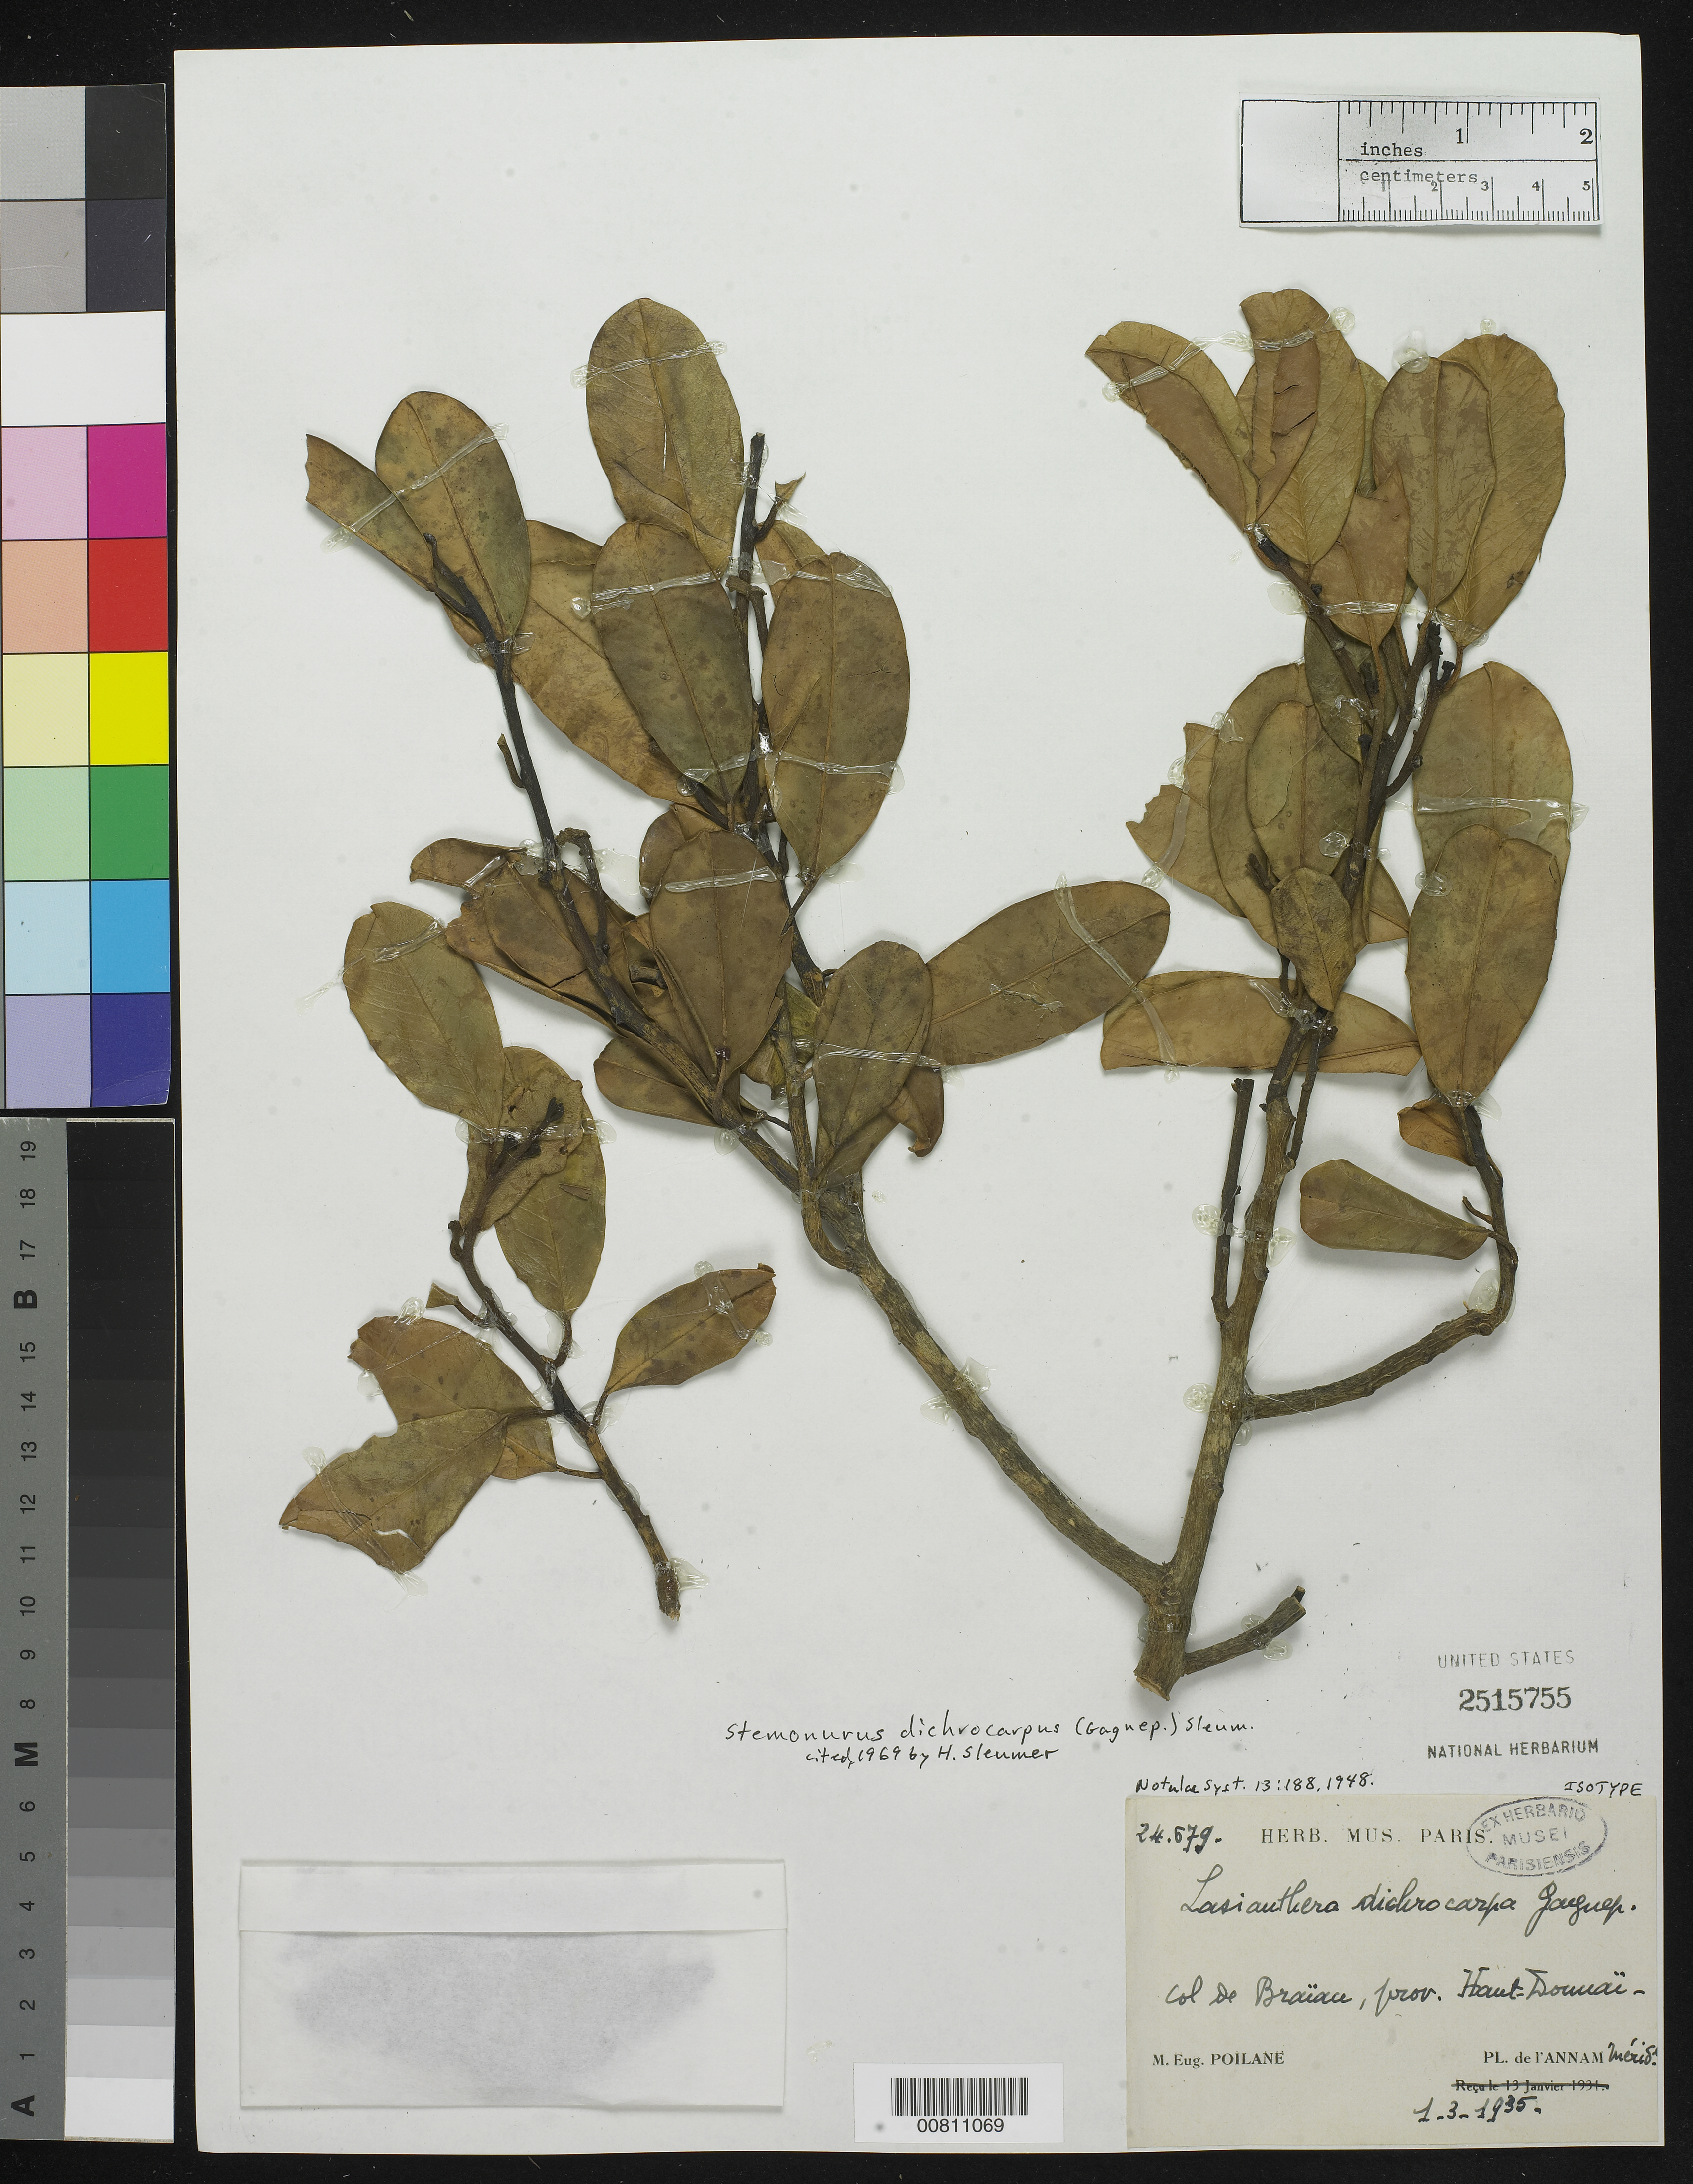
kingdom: Plantae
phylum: Tracheophyta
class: Magnoliopsida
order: Cardiopteridales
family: Stemonuraceae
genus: Lasianthera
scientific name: Lasianthera dichrocarpa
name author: Gagnep.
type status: Isotype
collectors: E. Poilane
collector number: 24679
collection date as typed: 01 Mar 1935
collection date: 1935-03-01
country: Vietnam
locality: Annam Mérid.: Col. de Braïan, prov. Haut-Donnaï.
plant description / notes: Cited 1969 by H. Sleumer.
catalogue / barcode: US 2515755